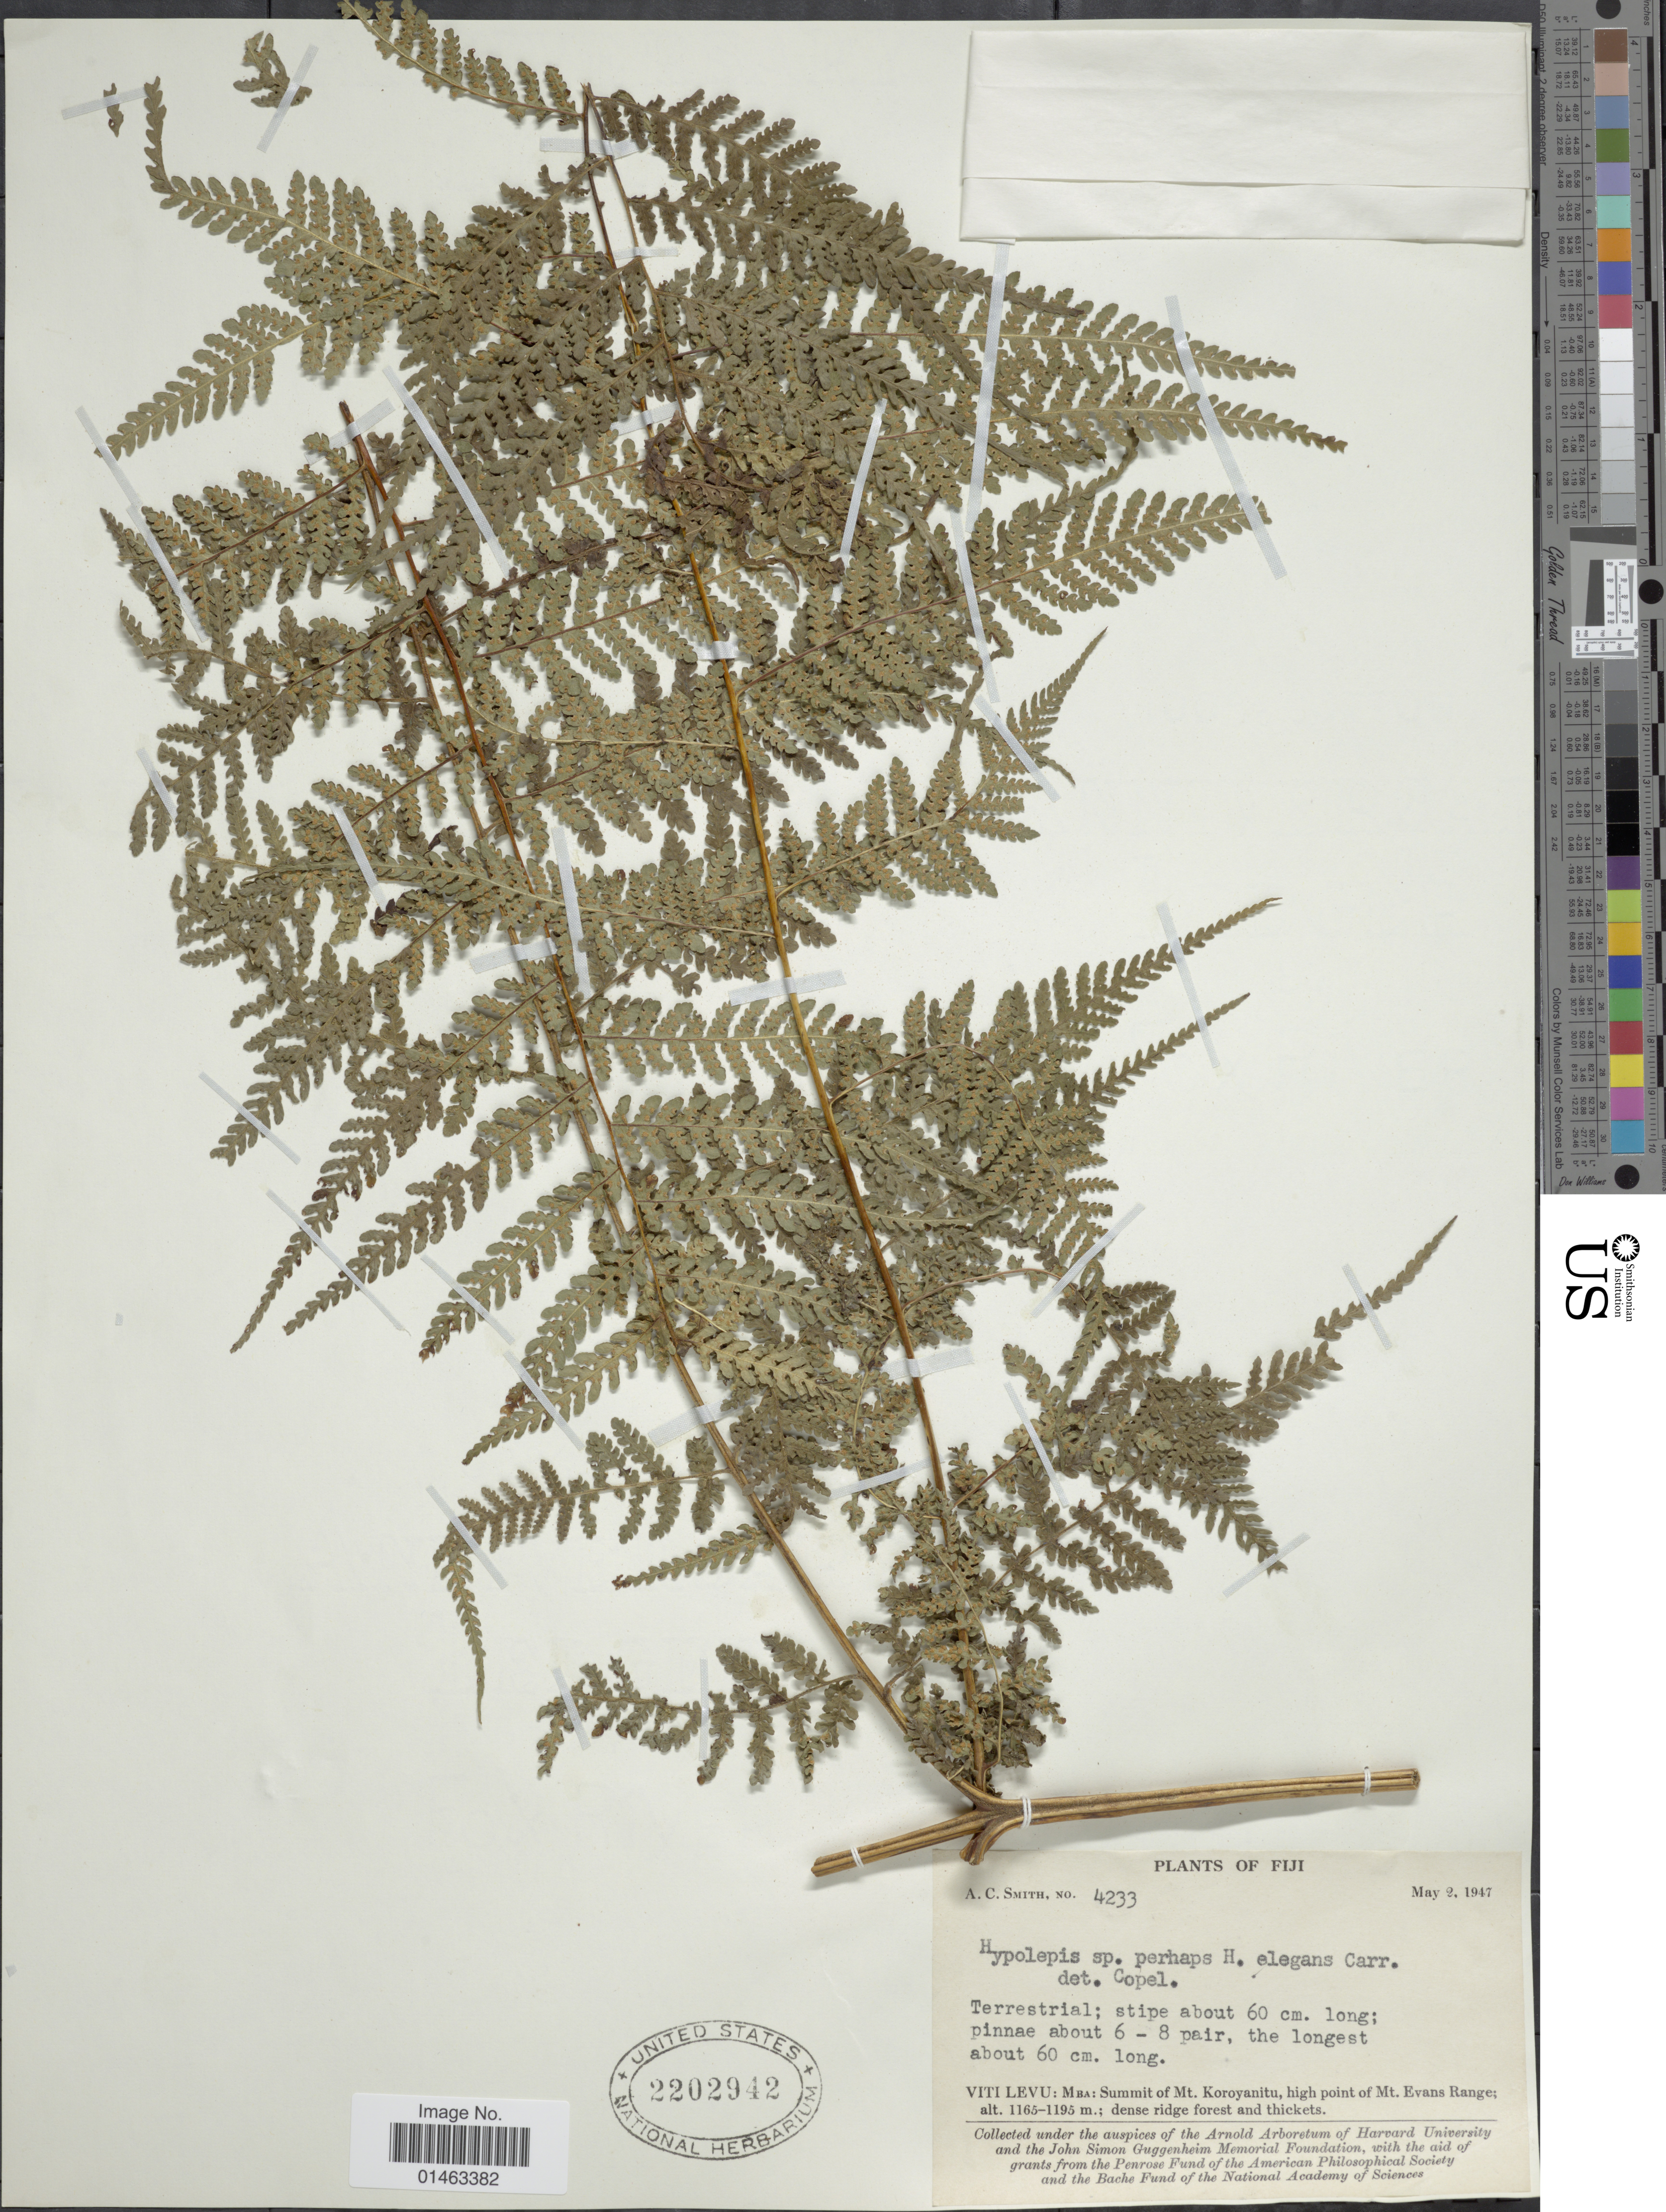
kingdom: Plantae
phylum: Tracheophyta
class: Polypodiopsida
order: Polypodiales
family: Dennstaedtiaceae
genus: Hypolepis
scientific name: Hypolepis elegans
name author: Carruth.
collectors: A. C. Smith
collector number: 4233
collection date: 1947-05-02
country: Fiji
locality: Viti Levu: Mba: Summit of Mt. Koroyanitu, High point of Mt. Evans Range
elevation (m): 1165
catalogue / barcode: US 5502942